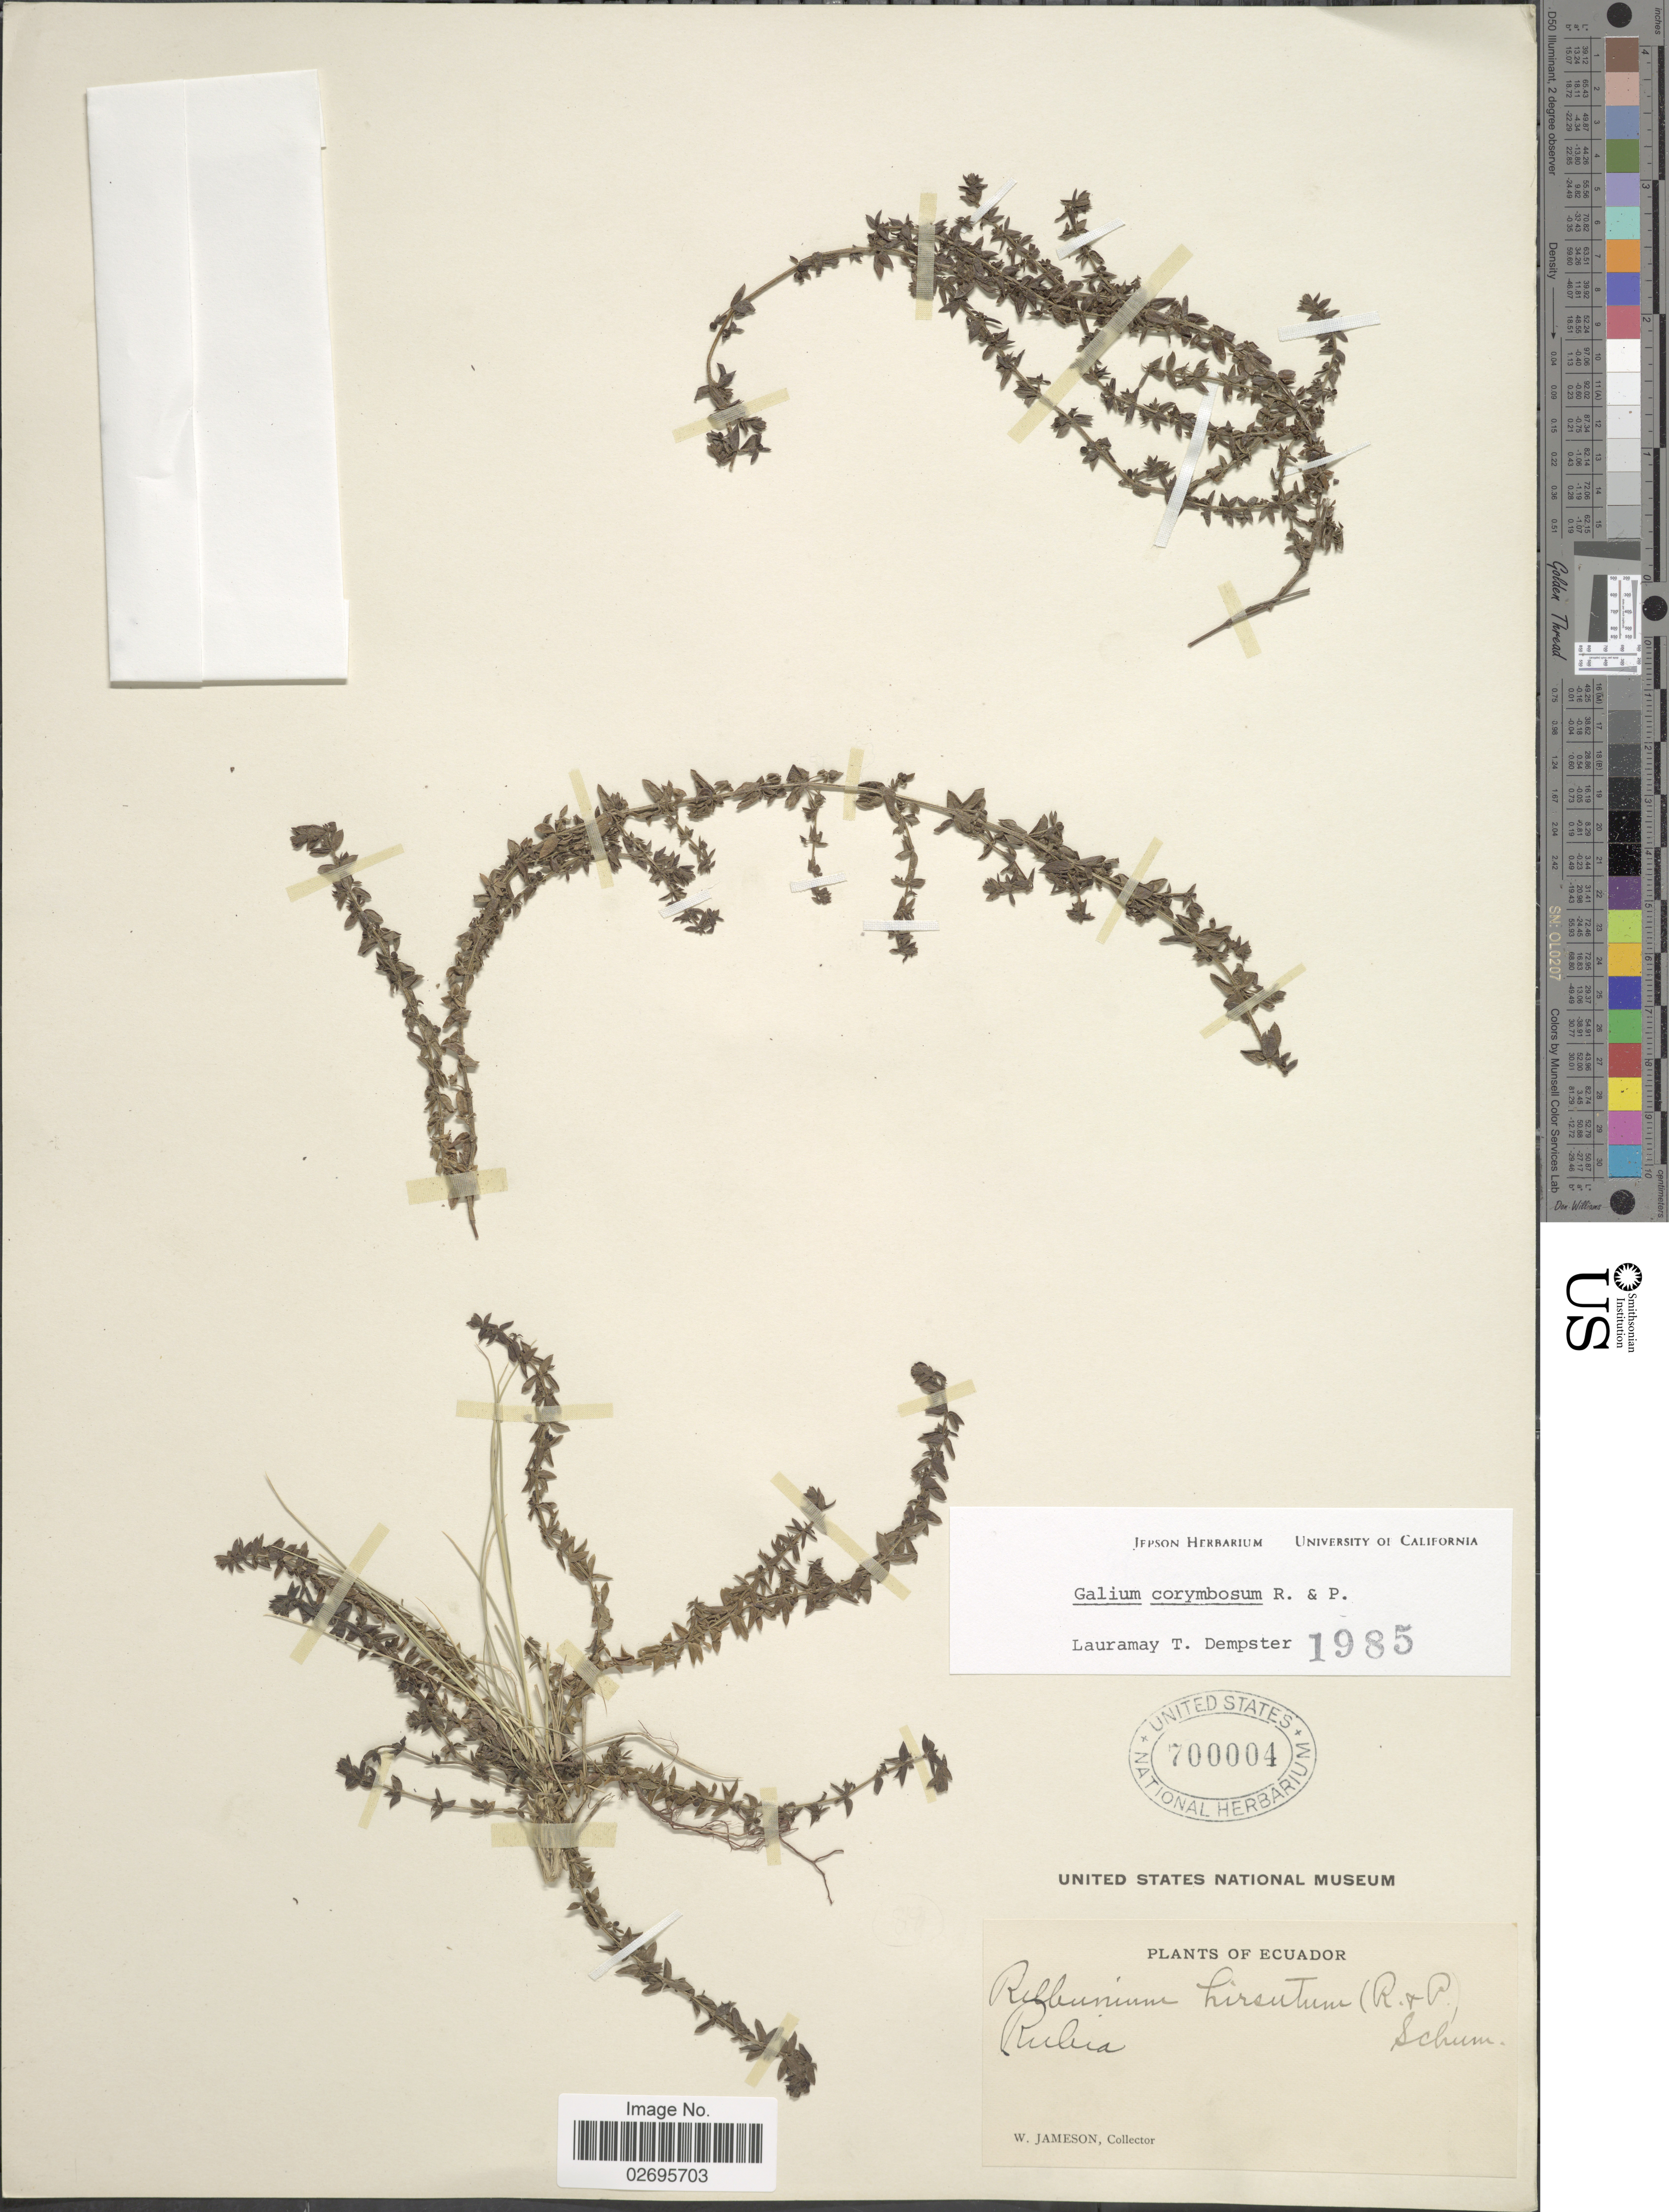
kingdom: Plantae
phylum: Tracheophyta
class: Magnoliopsida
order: Gentianales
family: Rubiaceae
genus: Galium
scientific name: Galium corymbosum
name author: Ruiz & Pav.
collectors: W. Jameson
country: Ecuador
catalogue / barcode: US 700004